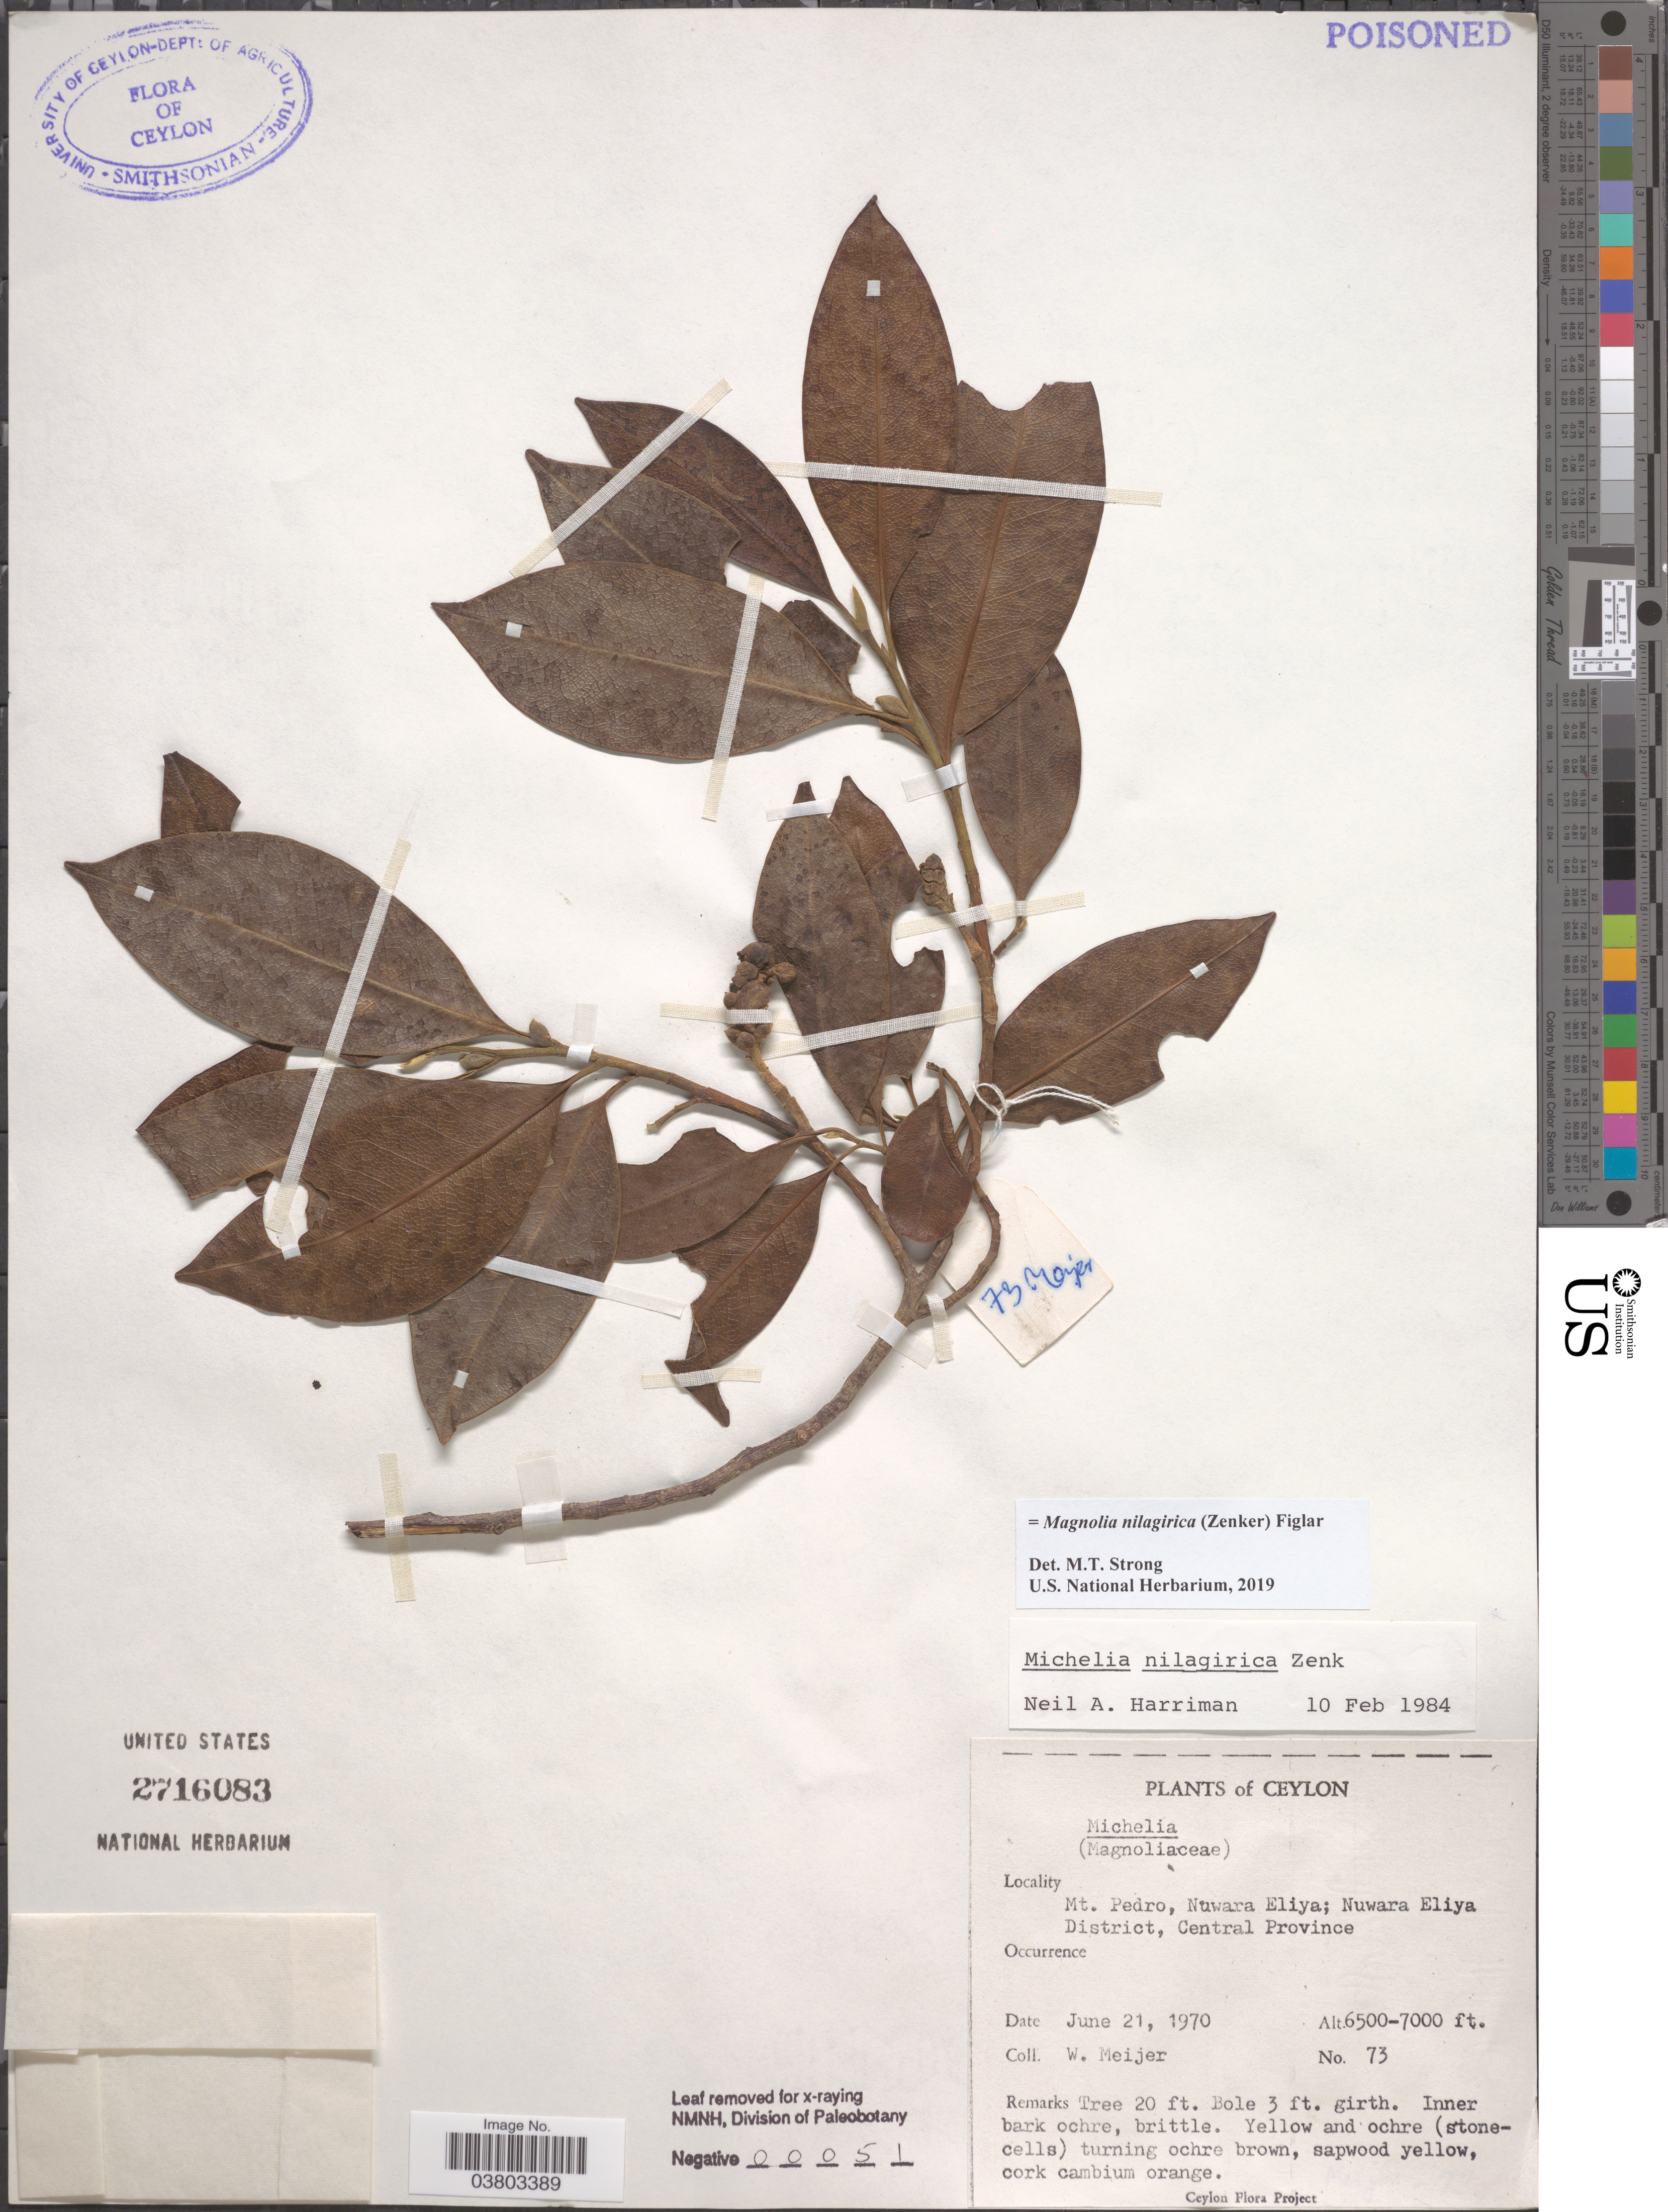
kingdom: Plantae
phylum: Tracheophyta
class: Magnoliopsida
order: Magnoliales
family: Magnoliaceae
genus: Magnolia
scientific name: Magnolia nilagirica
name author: (Zenker) Figlar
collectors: W. Meijer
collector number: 73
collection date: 1970-06-21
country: Sri Lanka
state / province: Central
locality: Ceylon. Mt. Pedro, Nuwara Eliya; Nuwara Eliya District.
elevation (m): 1981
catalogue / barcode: US 2716083